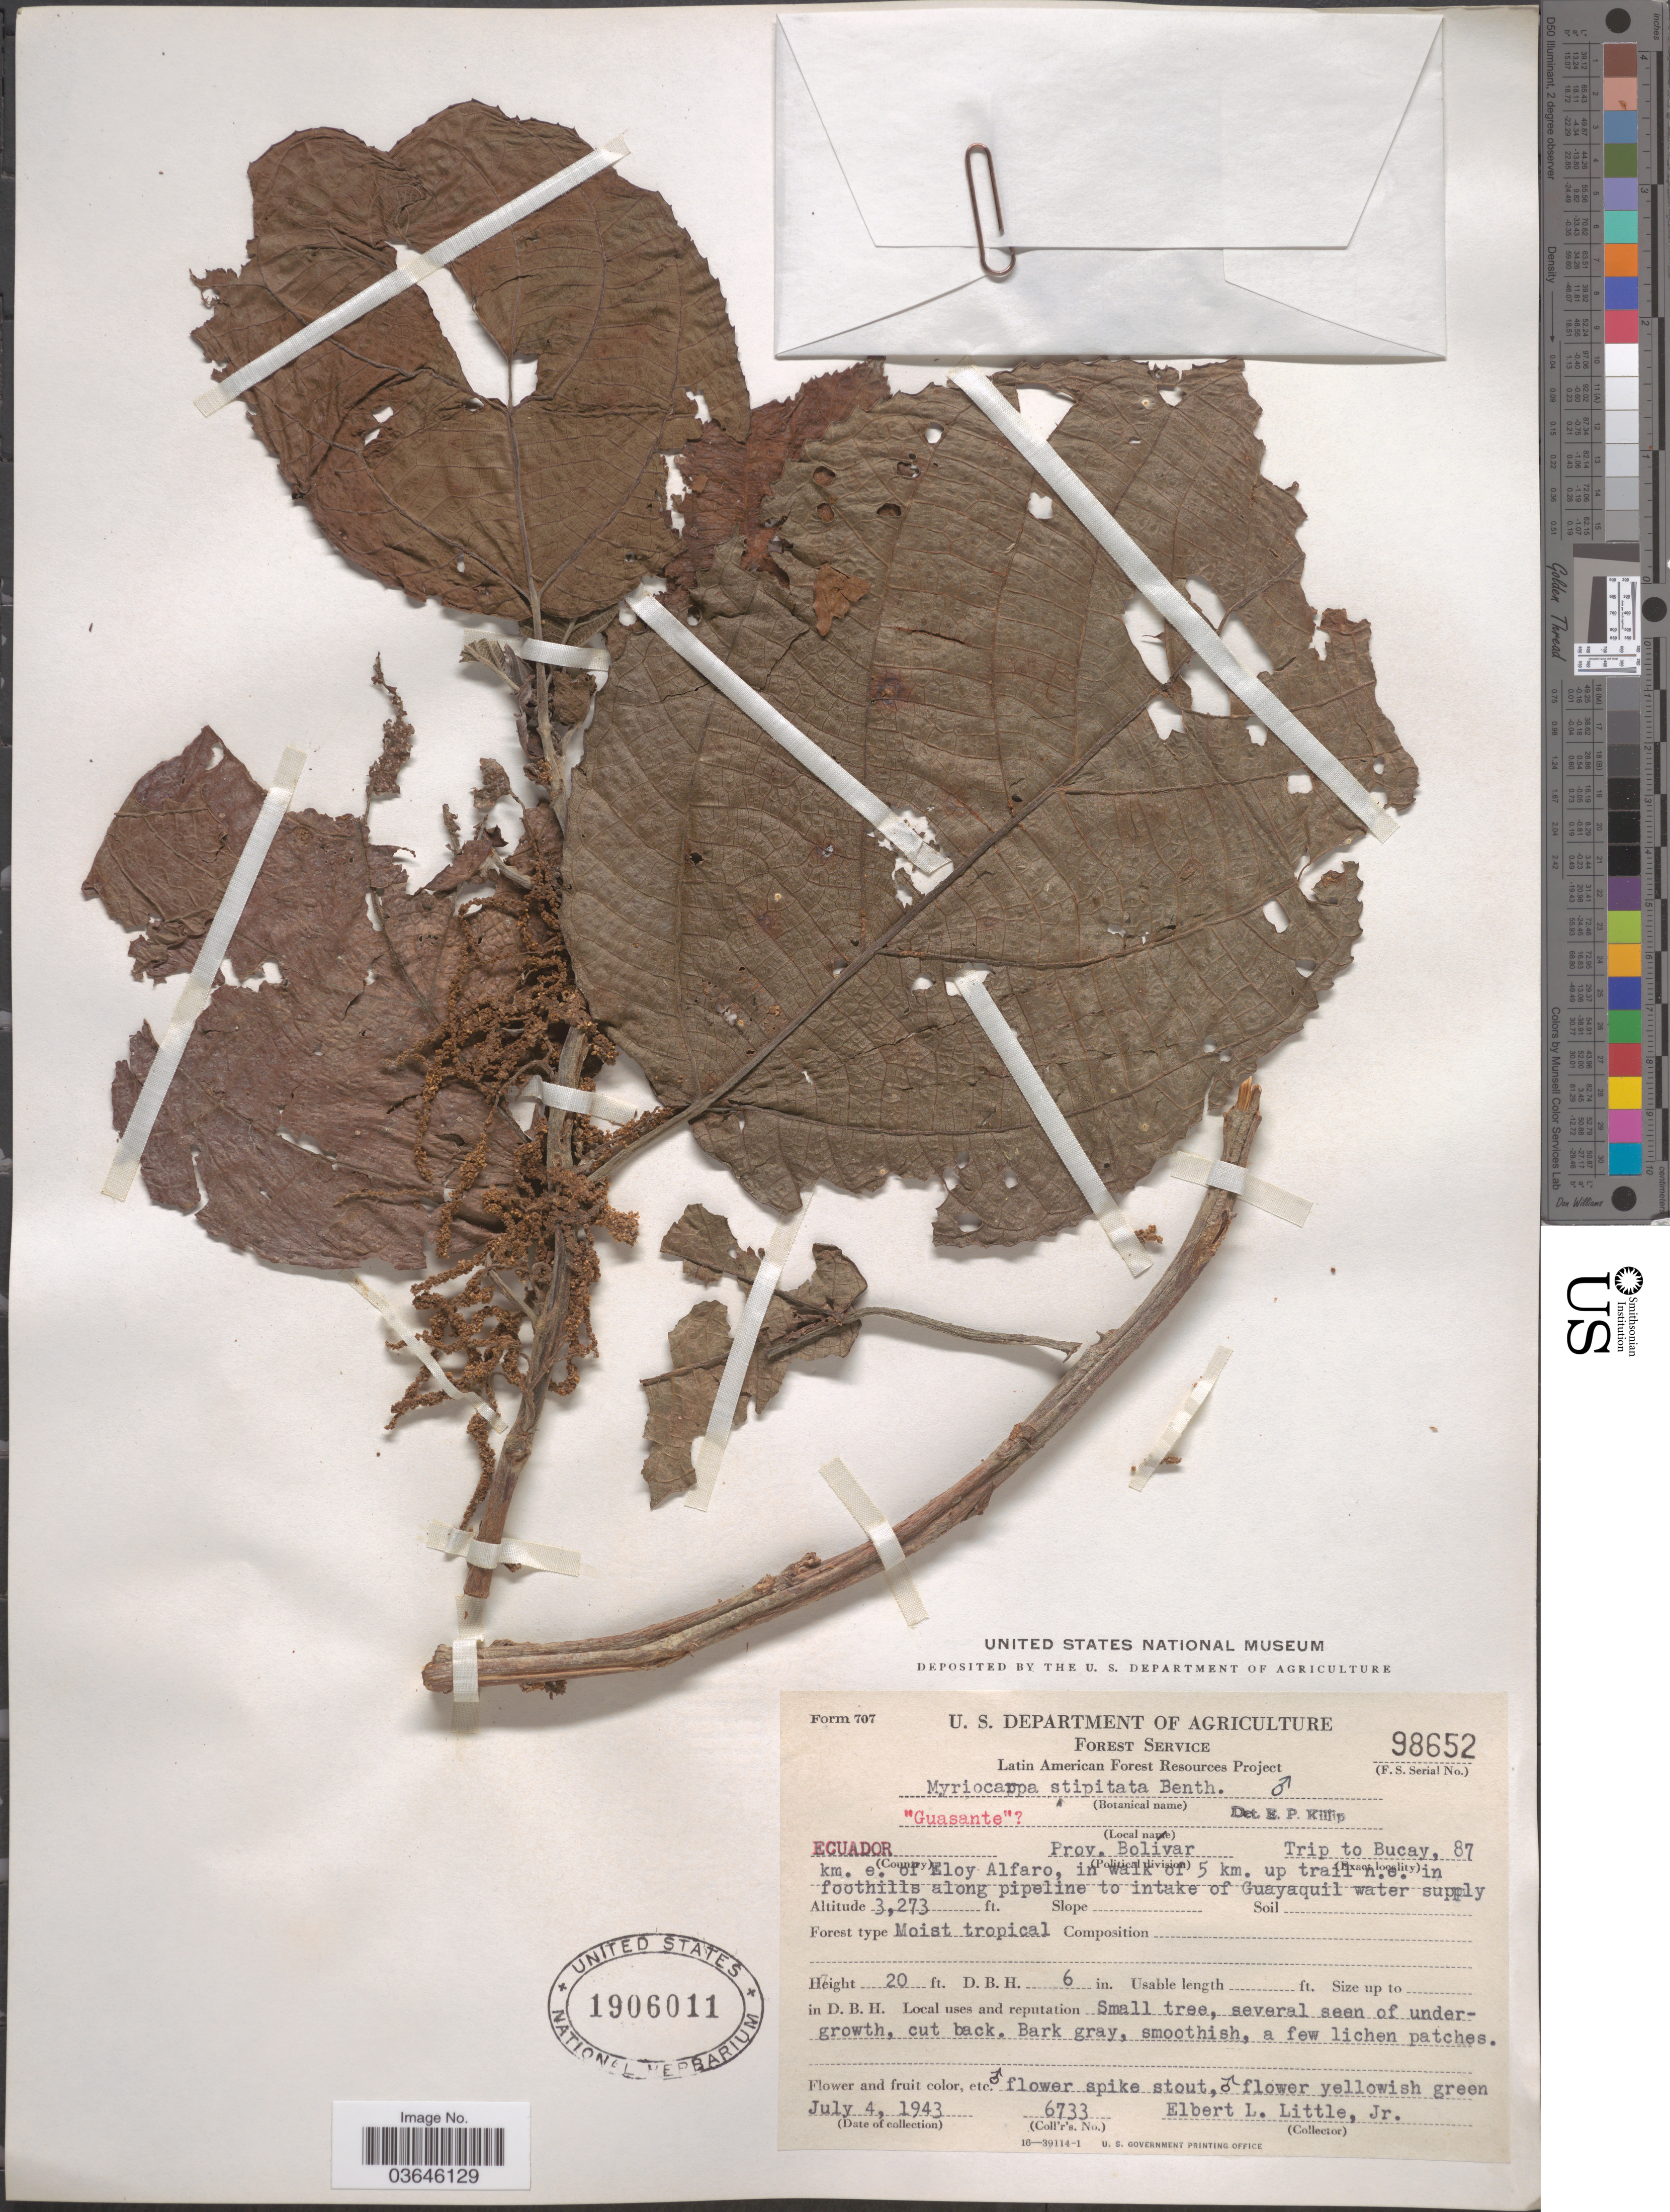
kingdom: Plantae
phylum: Tracheophyta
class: Magnoliopsida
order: Rosales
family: Urticaceae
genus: Myriocarpa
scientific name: Myriocarpa stipitata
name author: Benth.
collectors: E. L. Little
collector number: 6733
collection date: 1943-07-04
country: Ecuador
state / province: Bolívar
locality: Trip to Bucay, 87 km. e. of Eloy Alfaro, in walk of 5 km. up trail n.e. in foothills along pipeline to intake of Guayaquil water supply.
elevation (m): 998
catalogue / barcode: US 1906011